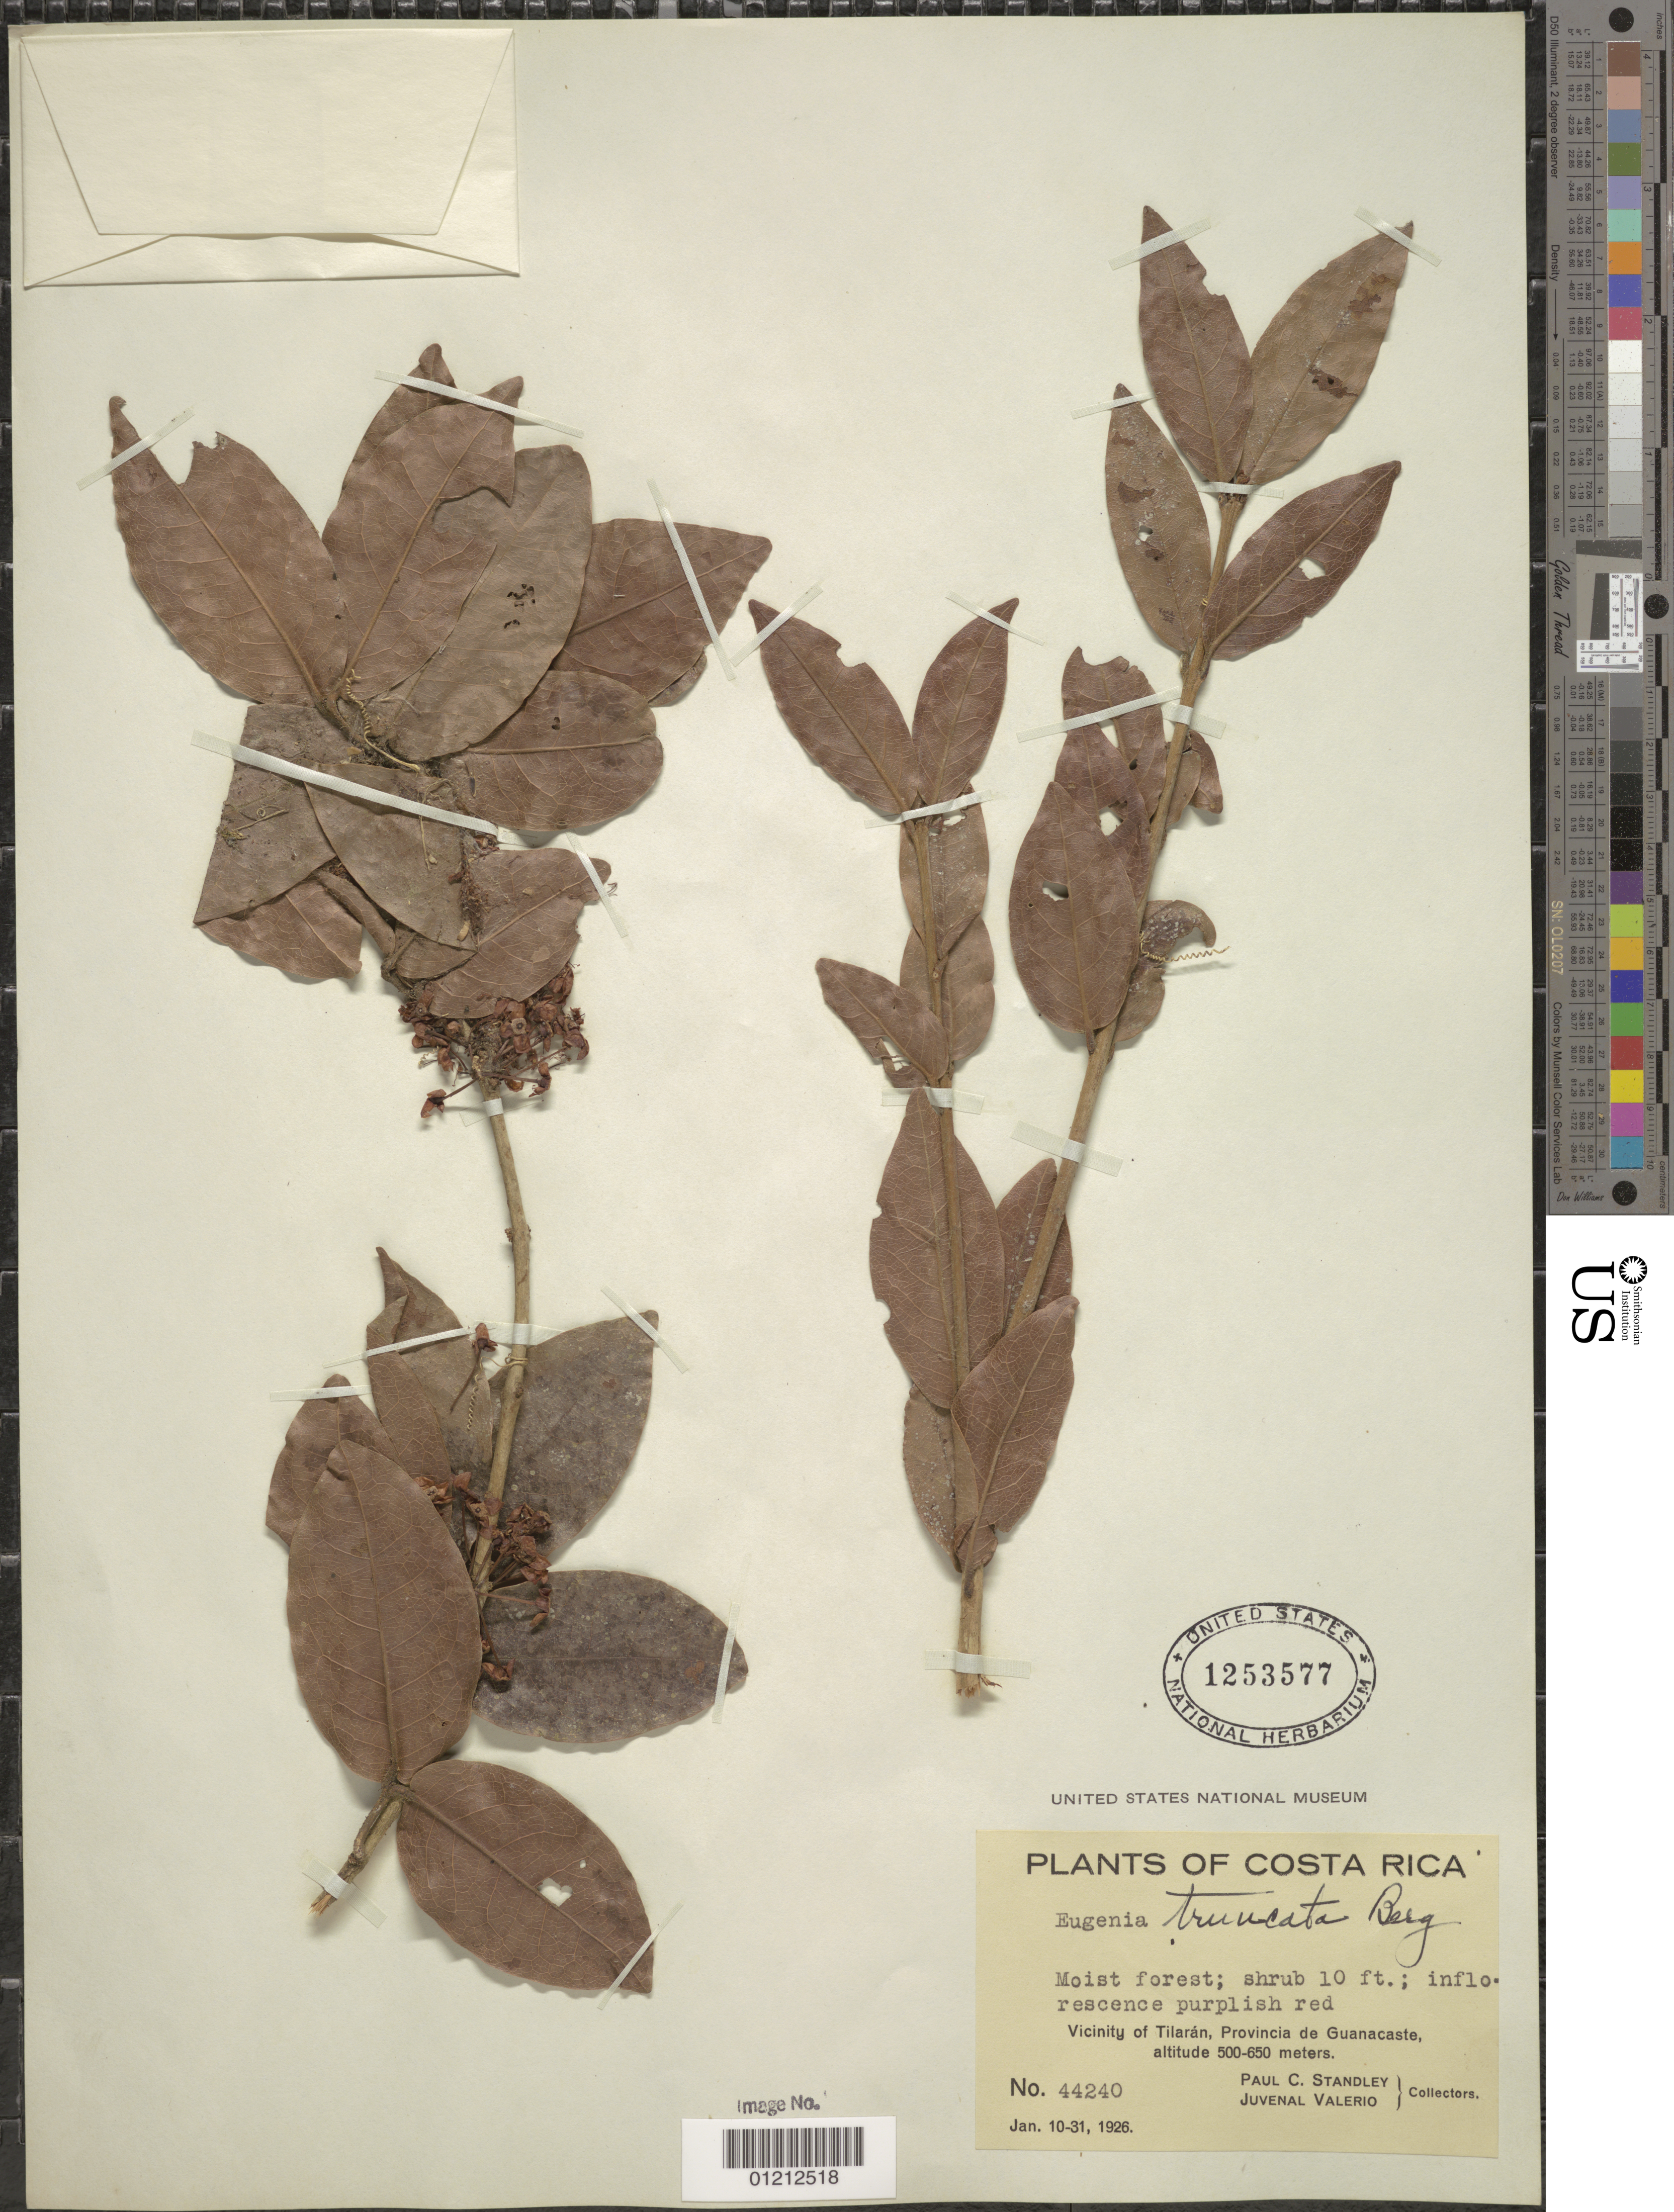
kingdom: Plantae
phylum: Tracheophyta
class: Magnoliopsida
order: Myrtales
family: Myrtaceae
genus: Eugenia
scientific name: Eugenia truncata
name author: O. Berg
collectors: P. C. Standley & J. Valerio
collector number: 44240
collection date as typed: Jan. 10-31, 1926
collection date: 1926-01-10/1926-01-31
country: Costa Rica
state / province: Guanacaste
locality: Vicinity of Tilarán, Provincia de Guanacaste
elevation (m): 500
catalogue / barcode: US 1253577